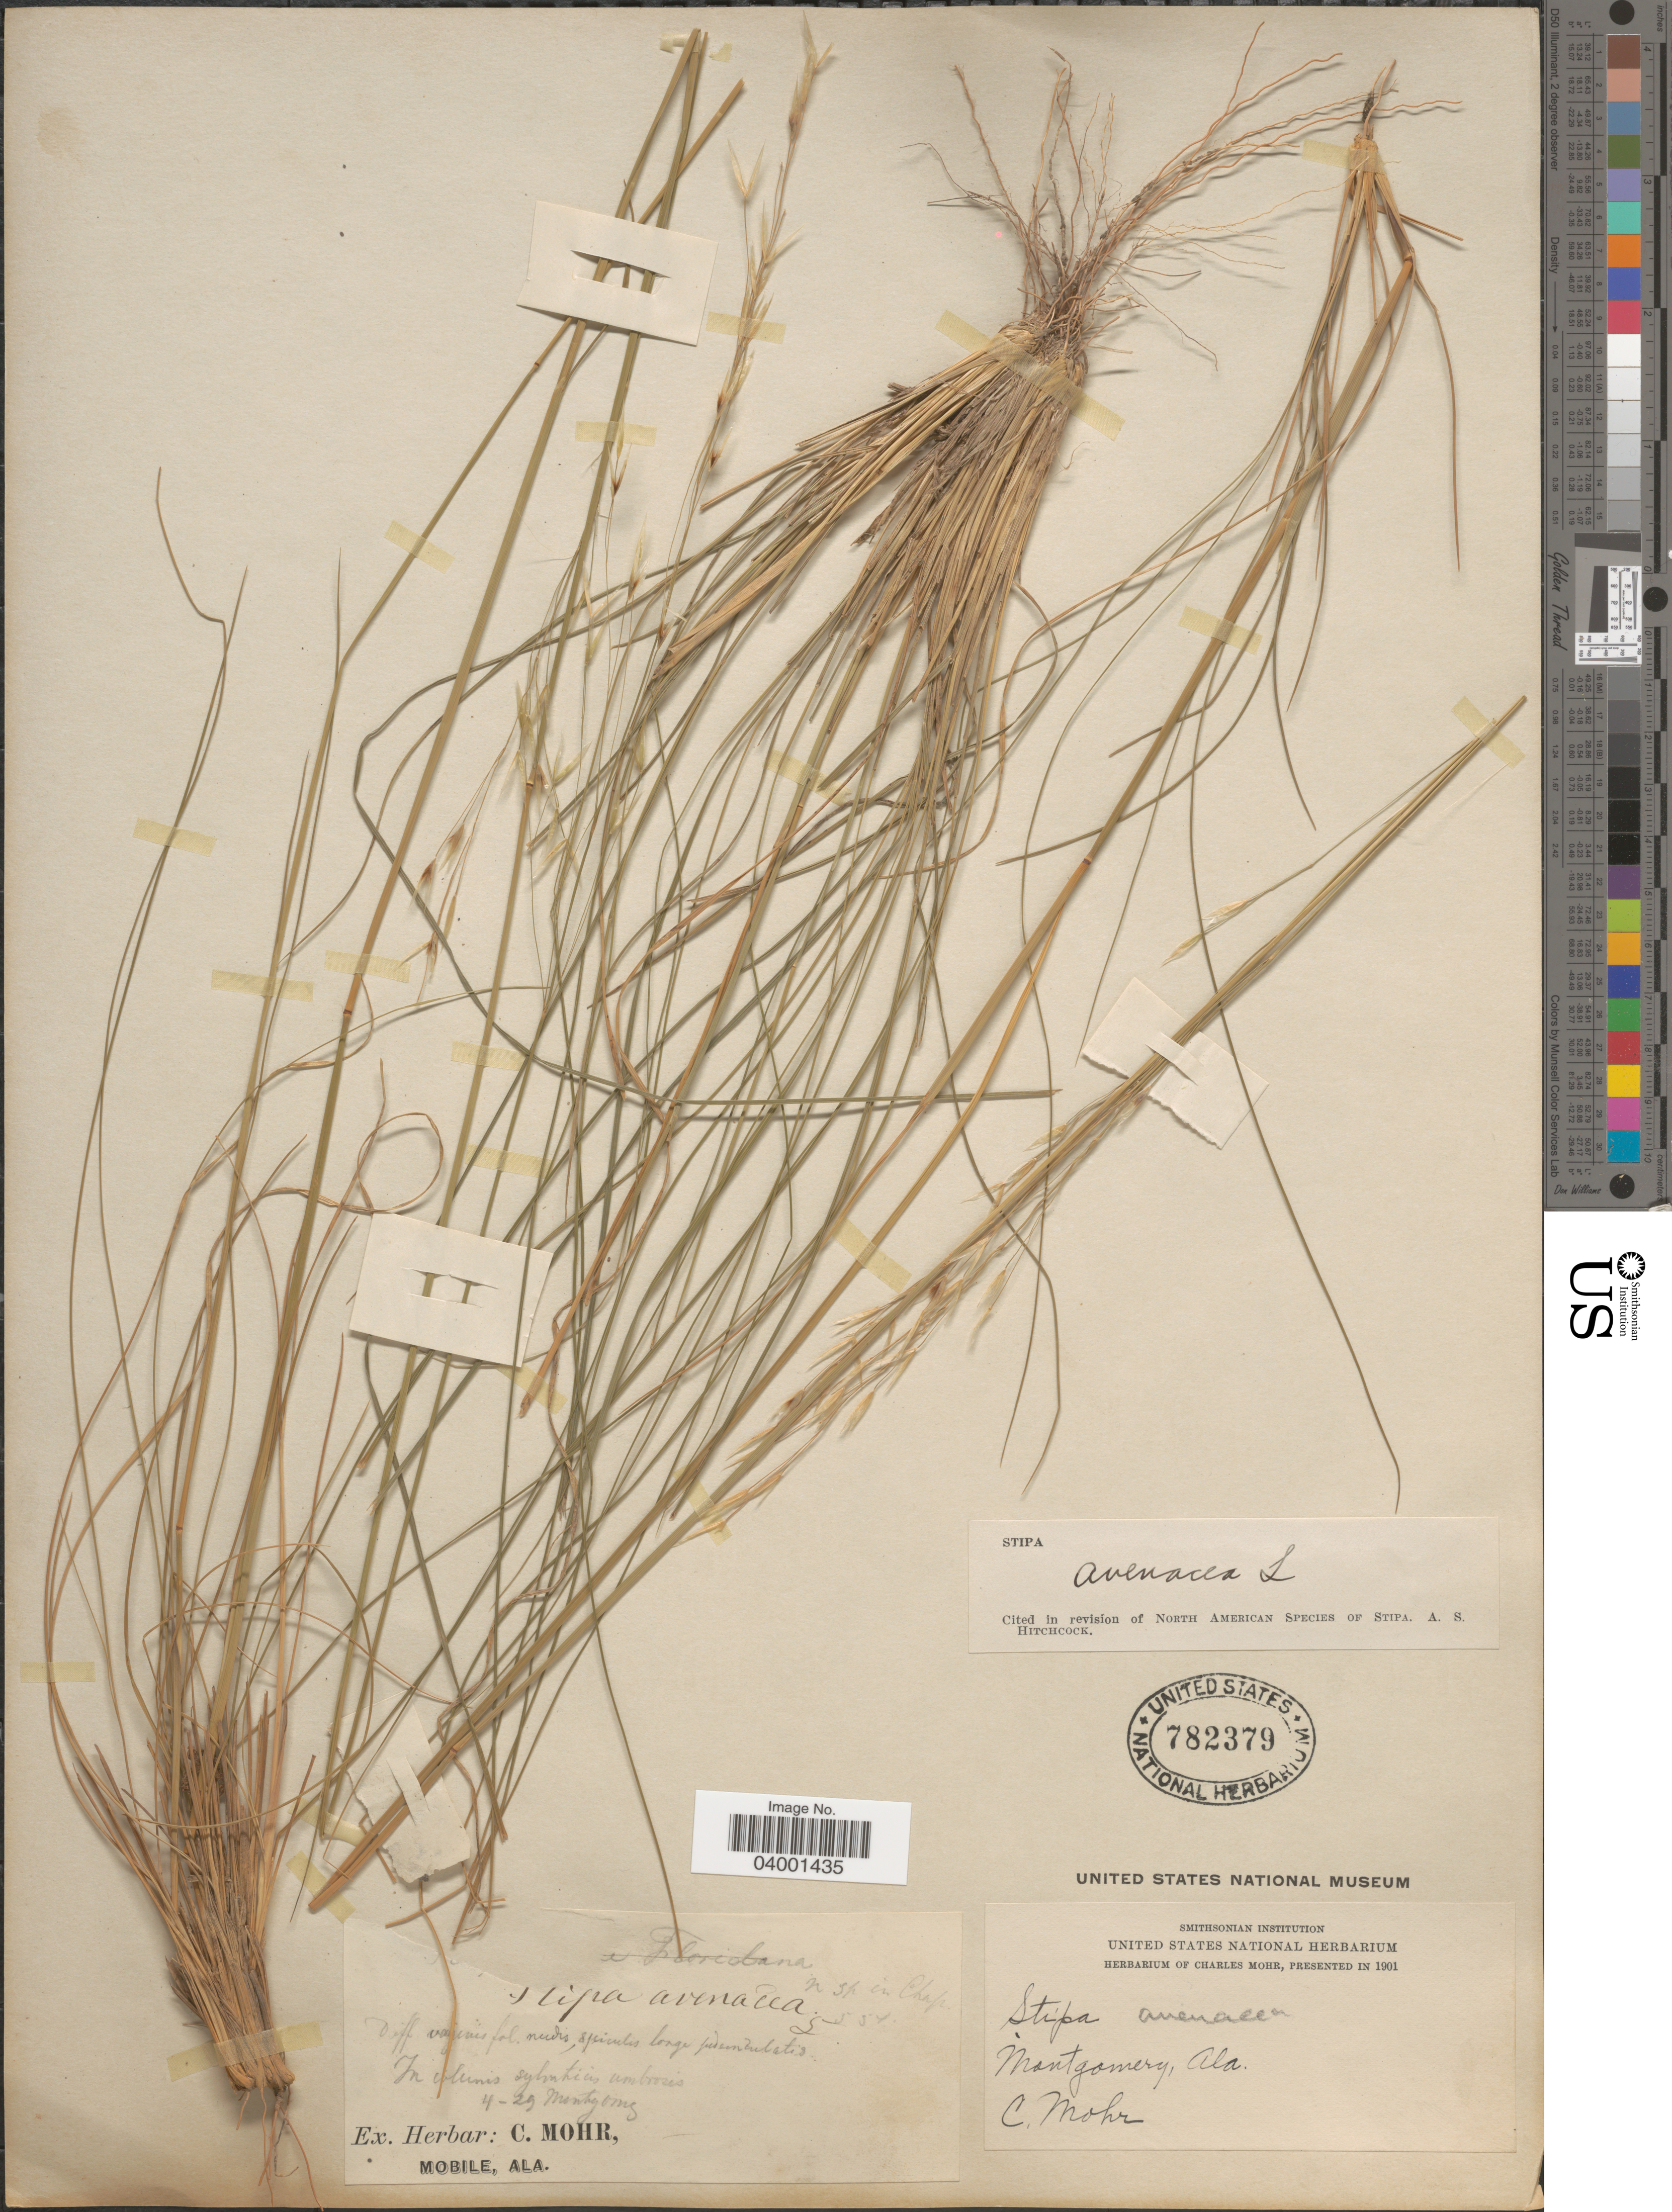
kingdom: Plantae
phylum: Tracheophyta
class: Liliopsida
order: Poales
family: Poaceae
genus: Piptochaetium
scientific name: Piptochaetium avenaceum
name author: (L.) Parodi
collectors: C. T. Mohr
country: United States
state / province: Alabama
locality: Montgomery.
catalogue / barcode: US 782379